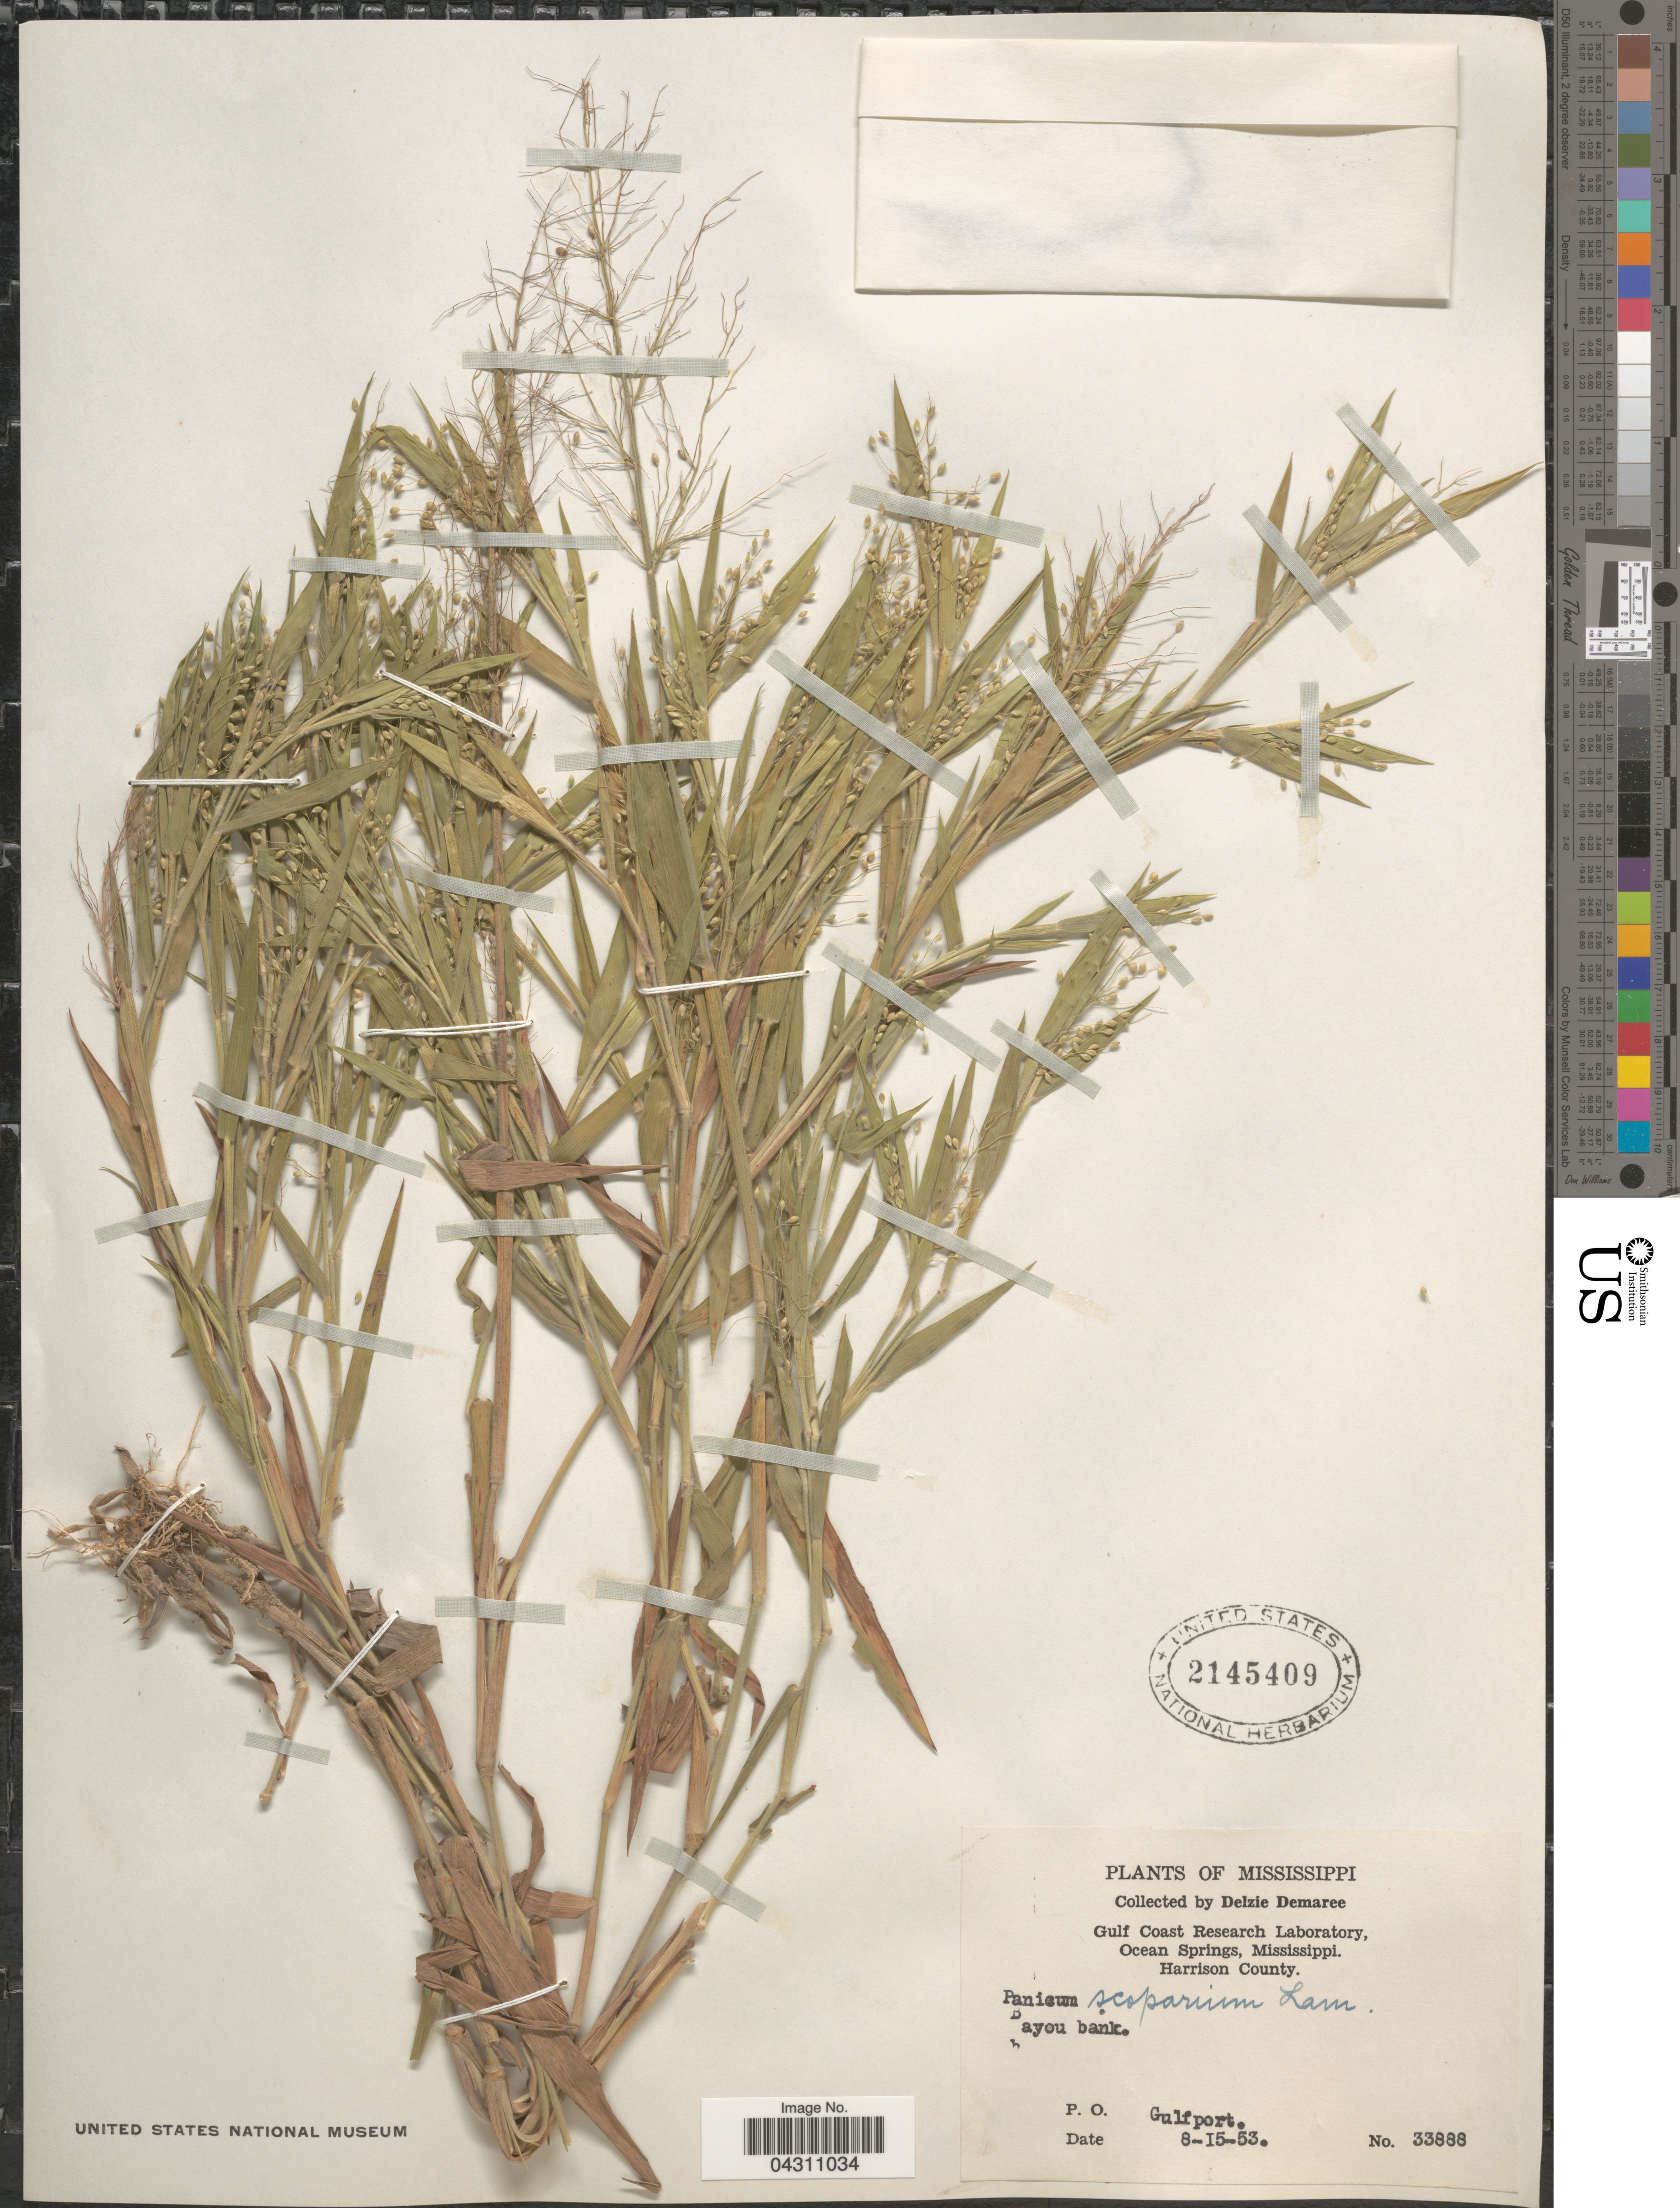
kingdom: Plantae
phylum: Tracheophyta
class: Liliopsida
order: Poales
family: Poaceae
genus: Dichanthelium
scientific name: Dichanthelium scoparium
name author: (Lam.) Gould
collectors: D. Demaree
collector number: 33888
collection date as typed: Transcribed d/m/y: 15/8/53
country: United States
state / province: Mississippi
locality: Gulf Coast Research Laboratory, Ocean Springs, Harrison County. Bayou bank. P. O. Gulfport.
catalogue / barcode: US 2145409